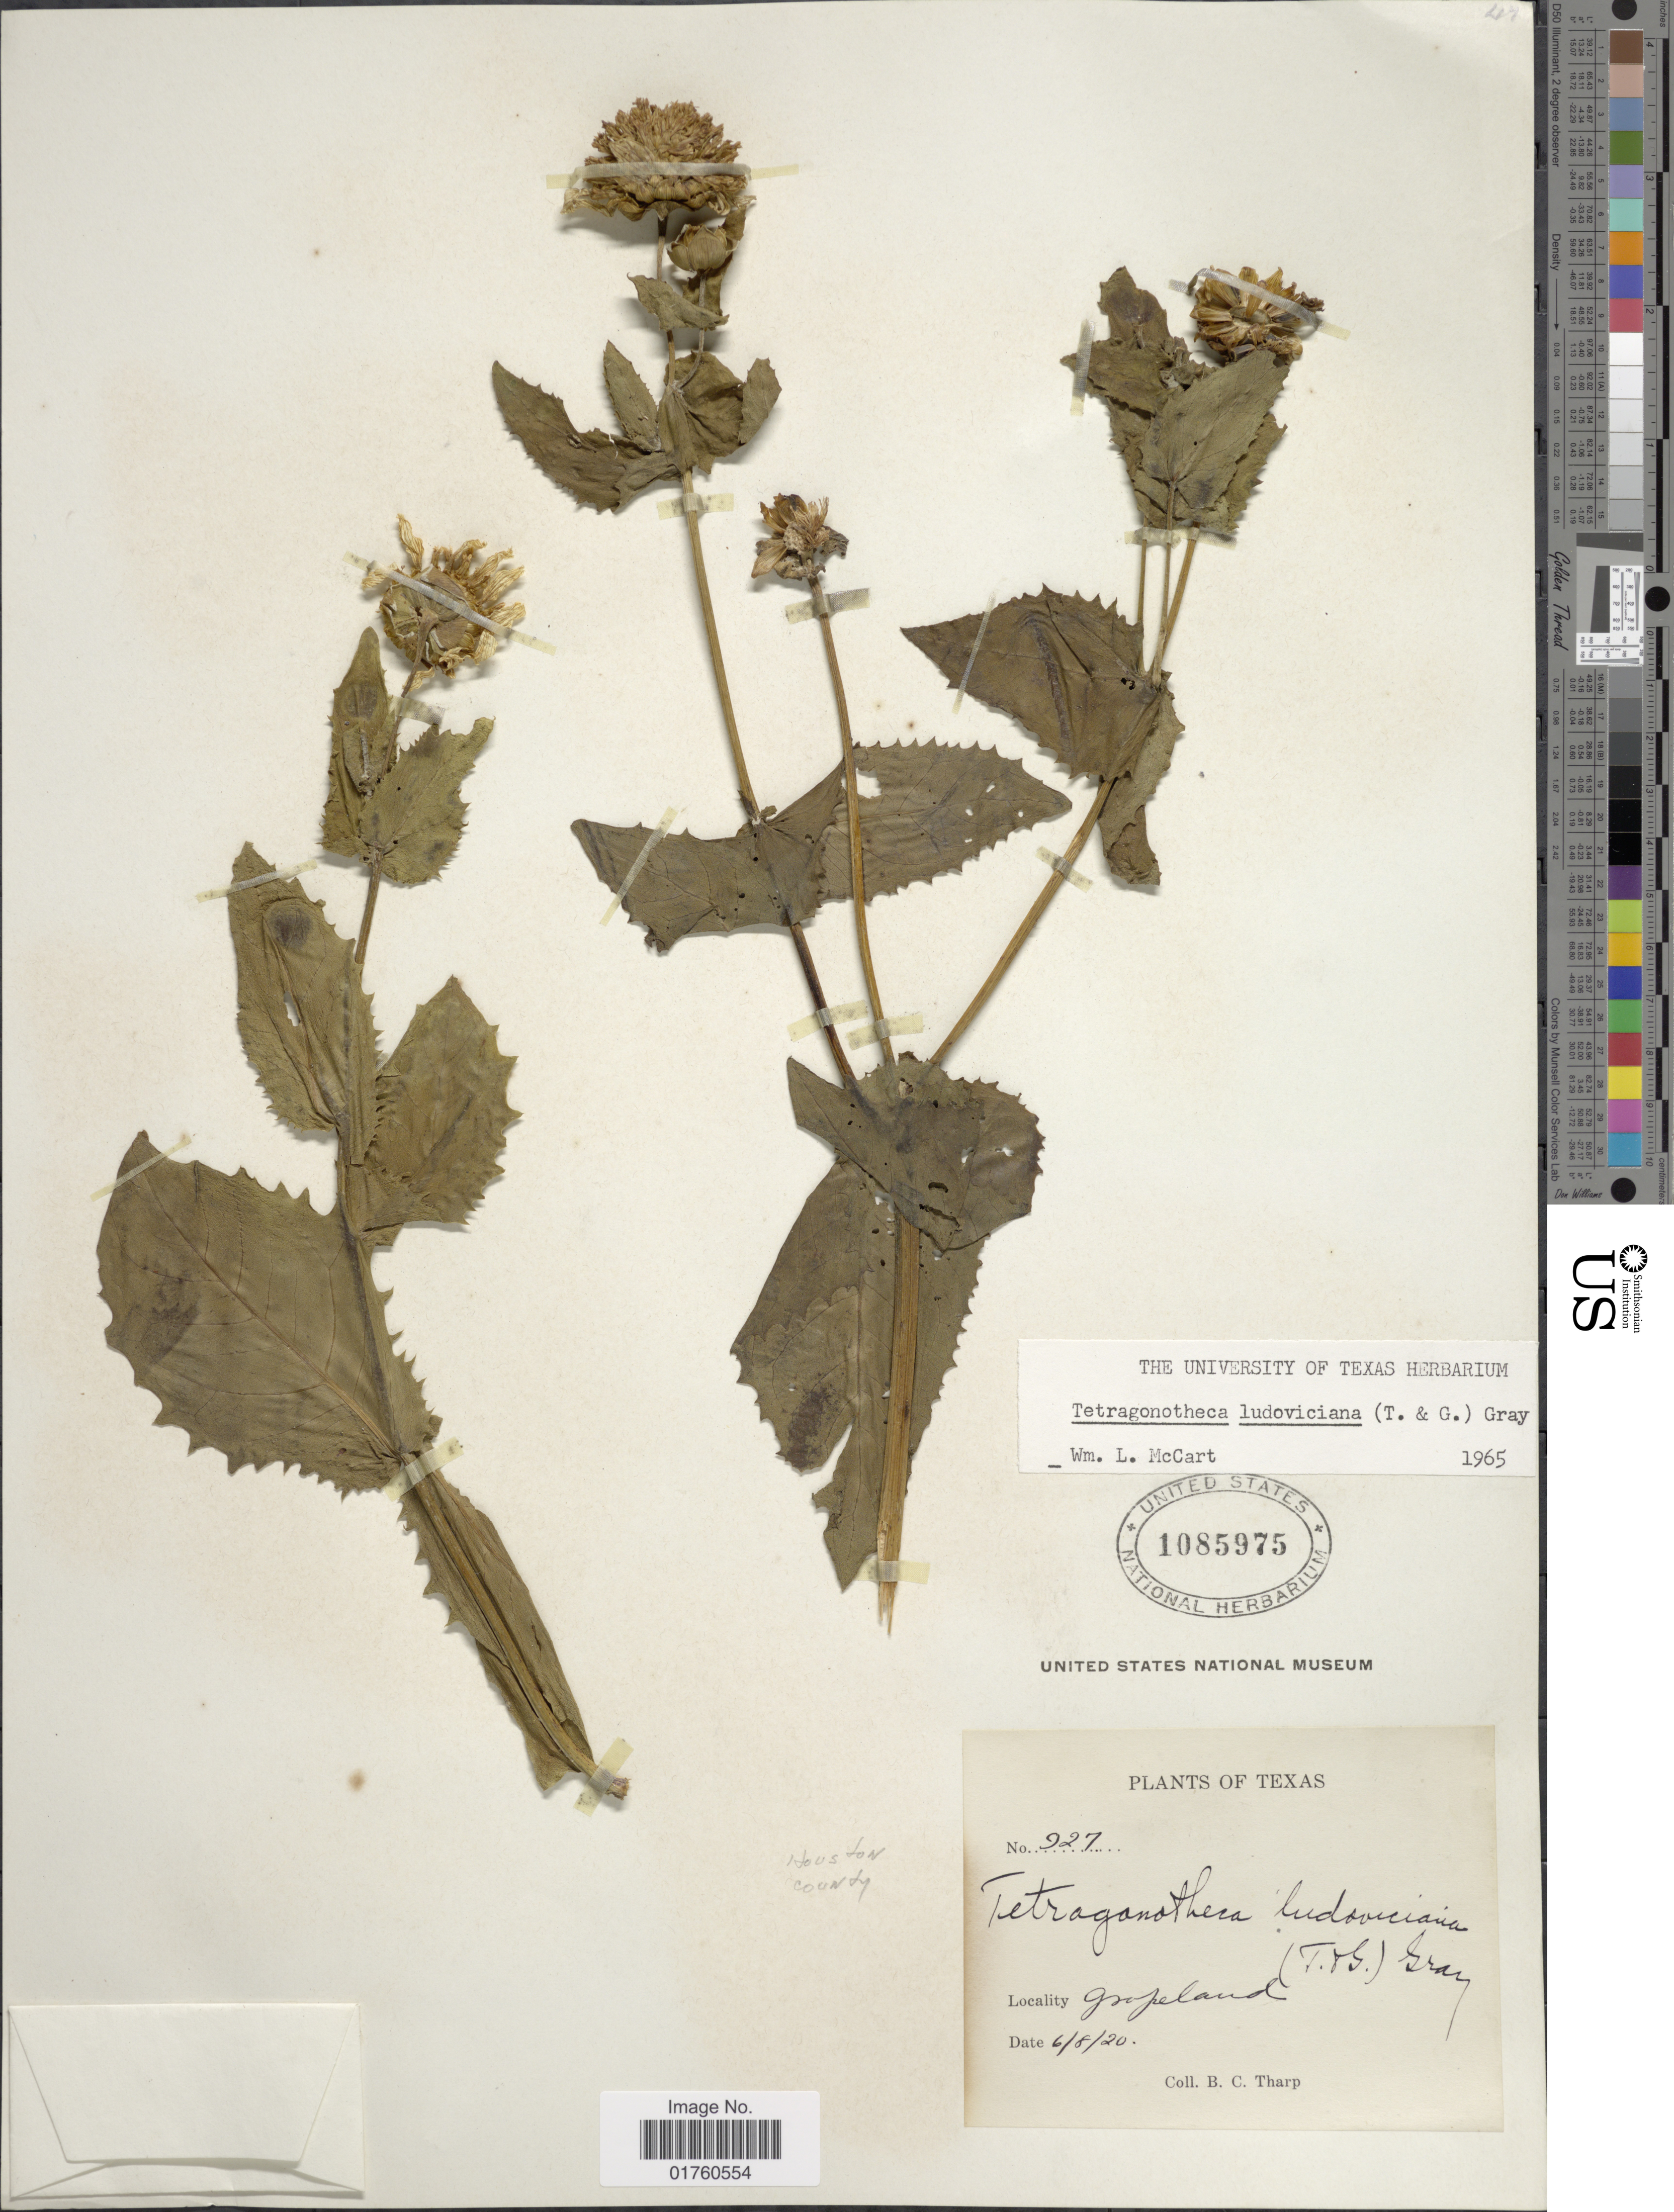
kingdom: Plantae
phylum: Tracheophyta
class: Magnoliopsida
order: Asterales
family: Asteraceae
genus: Tetragonotheca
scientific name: Tetragonotheca ludoviciana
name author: A. Gray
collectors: B. C. Tharp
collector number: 927*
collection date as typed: Transcribed d/m/y: 8/6/20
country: United States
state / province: Texas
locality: Grapeland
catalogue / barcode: US 1085975